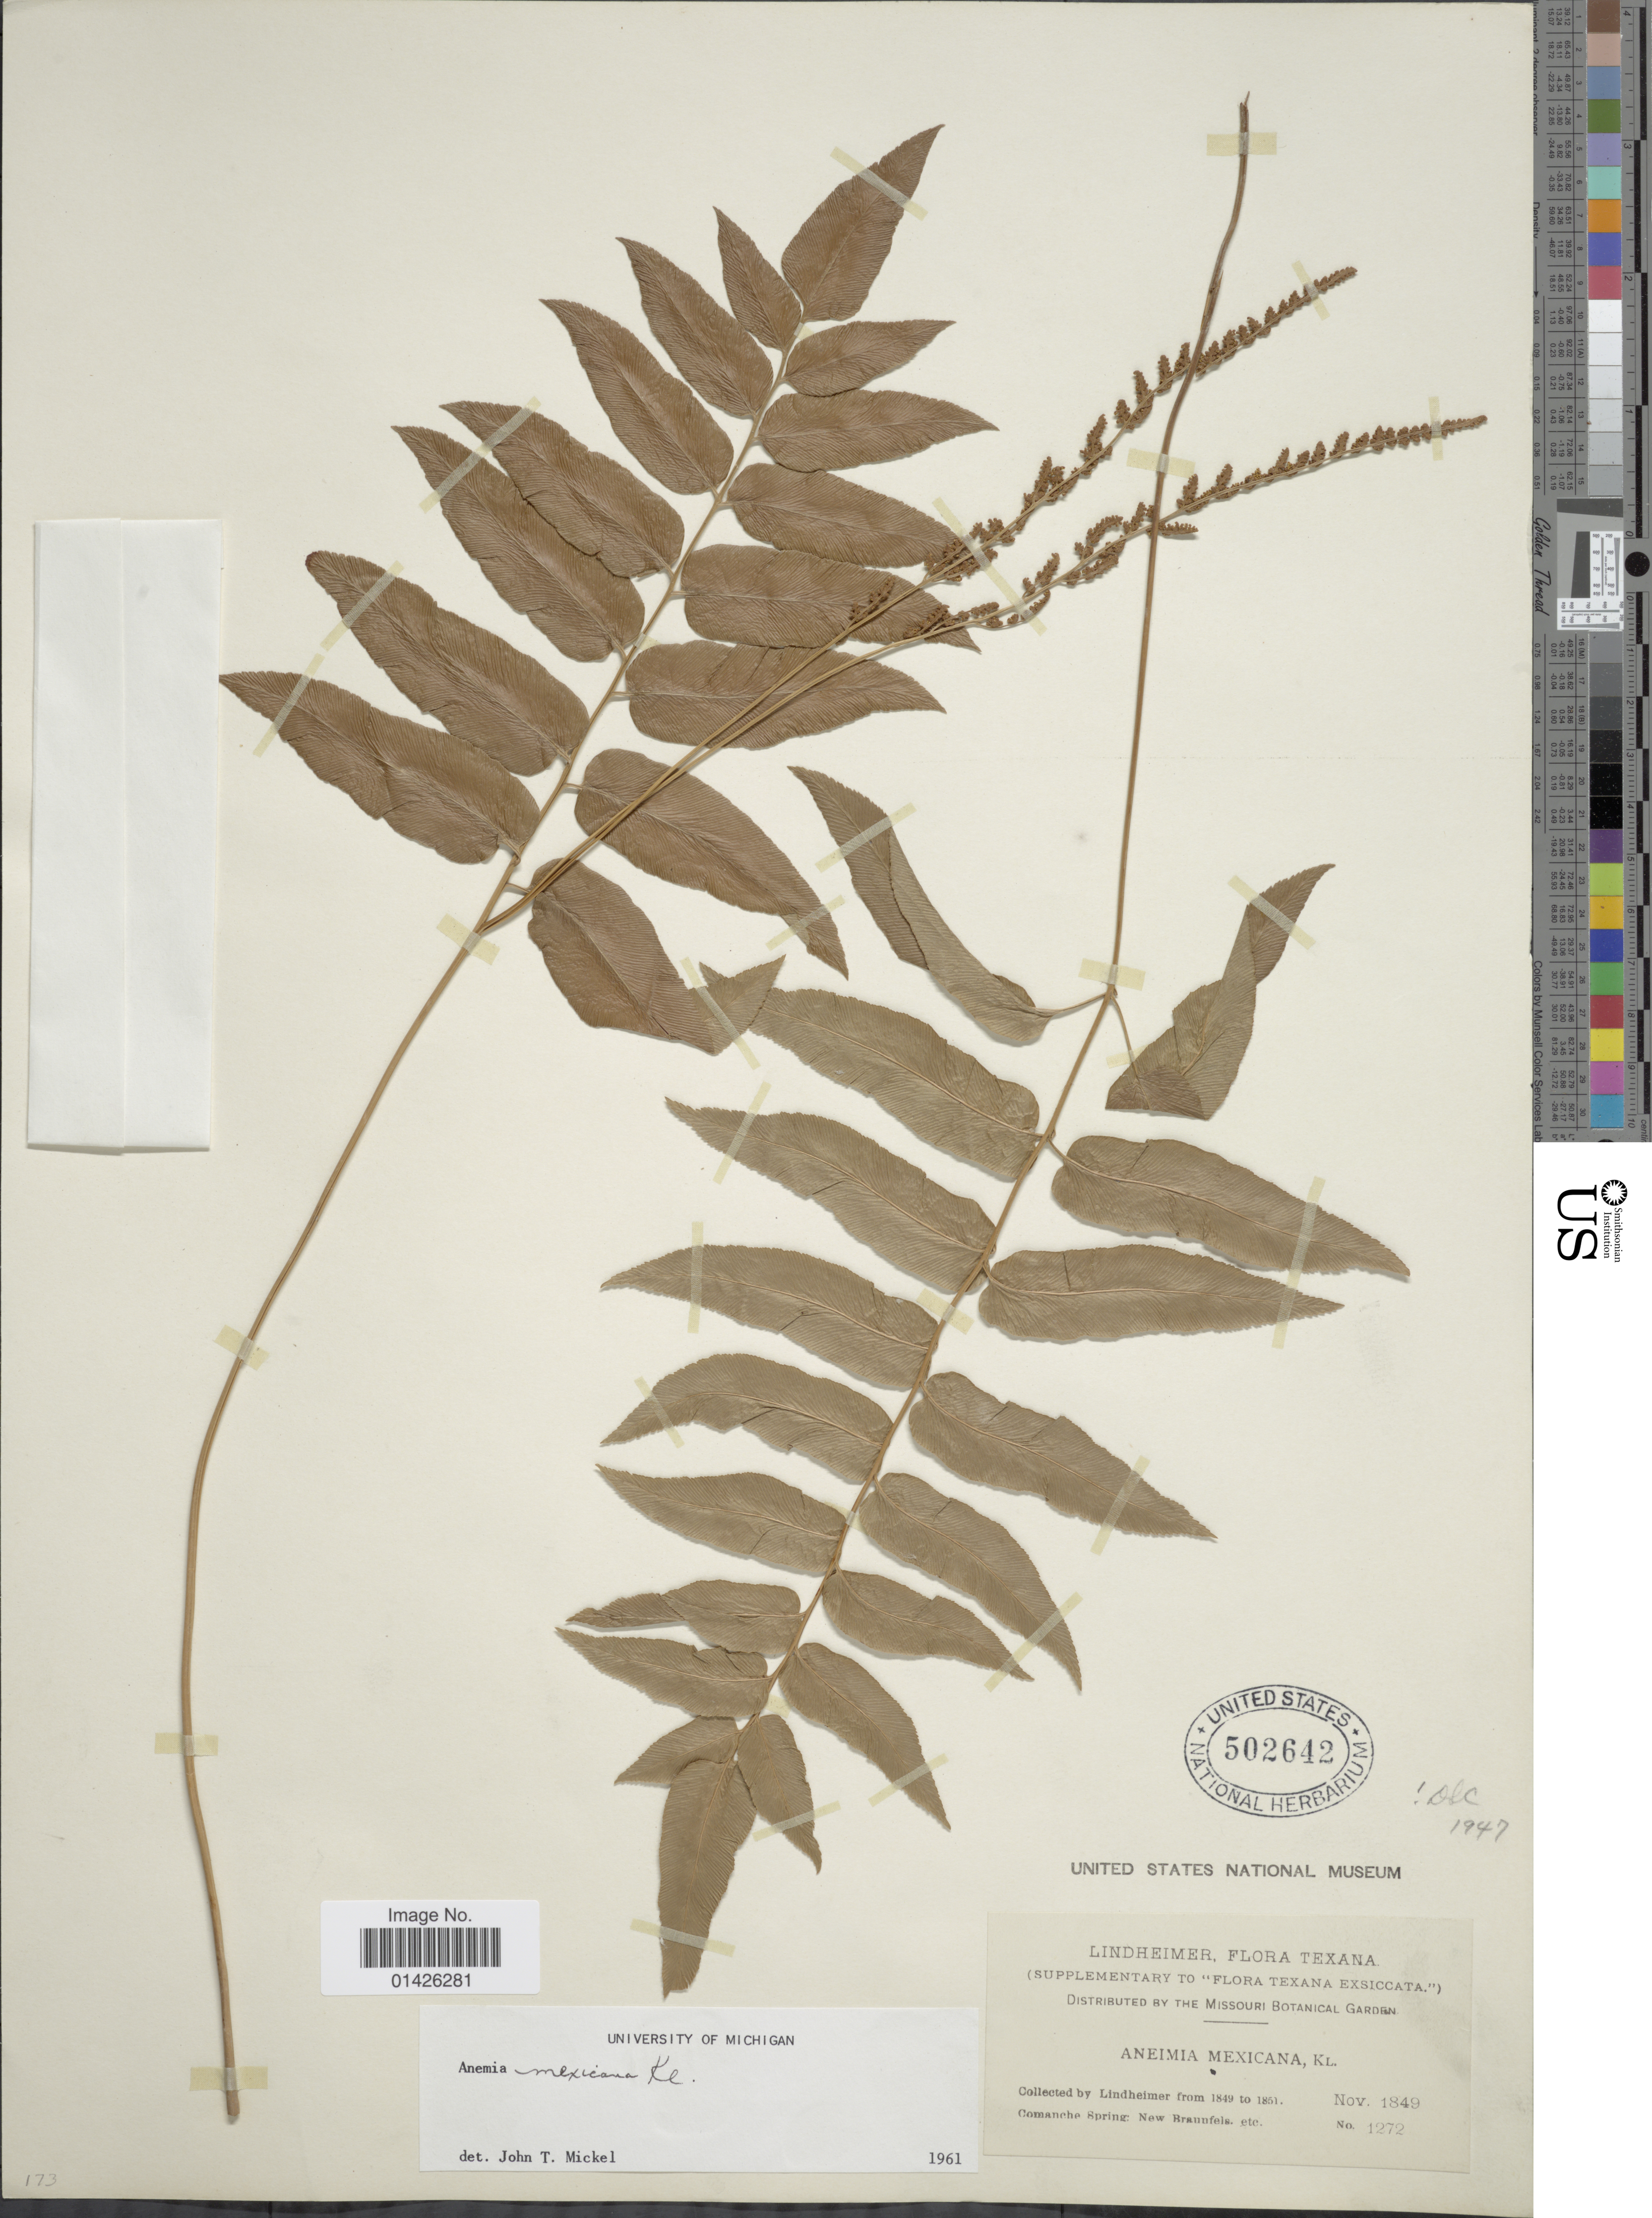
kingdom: Plantae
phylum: Tracheophyta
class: Polypodiopsida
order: Schizaeales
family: Anemiaceae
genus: Anemia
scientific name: Anemia mexicana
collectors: -. Lindheimer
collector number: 1272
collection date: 1849-11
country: United States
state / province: Texas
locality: Comanche Spring New Braunfels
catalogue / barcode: US 502642